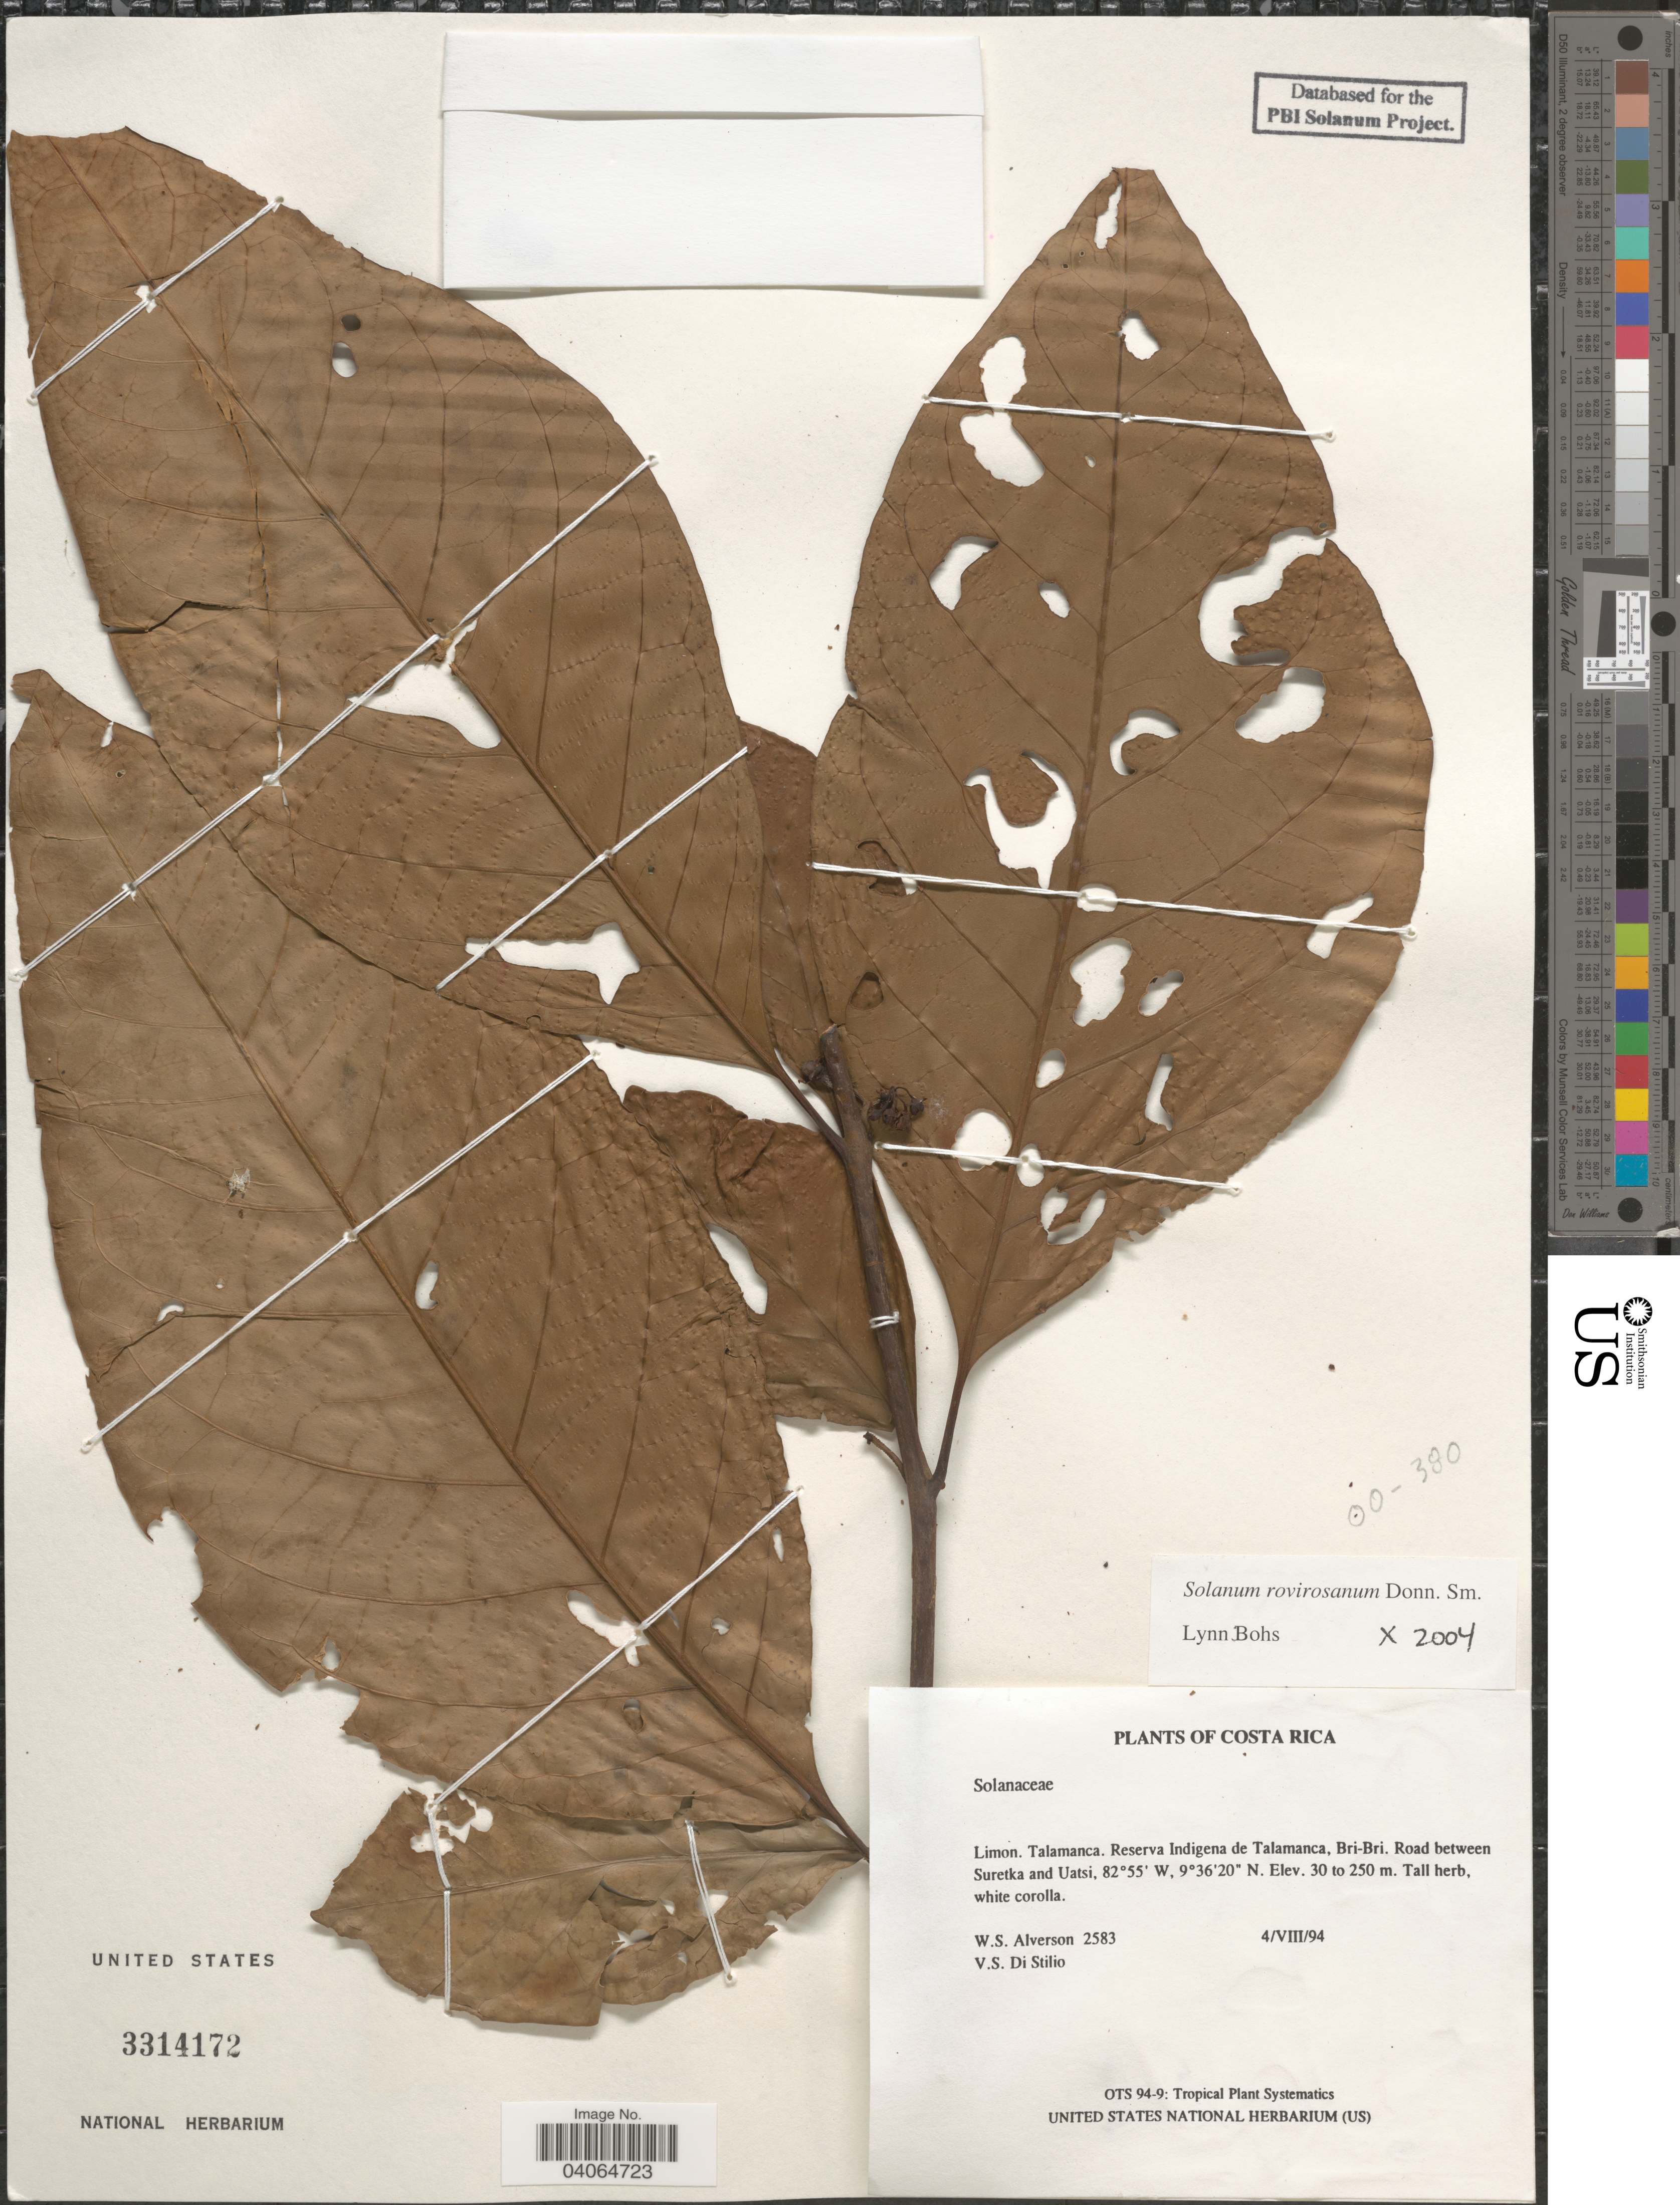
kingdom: Plantae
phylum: Tracheophyta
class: Magnoliopsida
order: Solanales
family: Solanaceae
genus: Solanum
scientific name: Solanum rovirosanum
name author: Donn. Sm.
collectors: W. S. Alverson & V. Di Stilio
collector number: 2583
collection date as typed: Transcribed d/m/y: 4/8/94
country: Costa Rica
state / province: Limón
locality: Talamanca. Reserva Indigena de Talamanca, Bri-Bri. Road between Suretka and Uatsi.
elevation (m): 30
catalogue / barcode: US 3314172